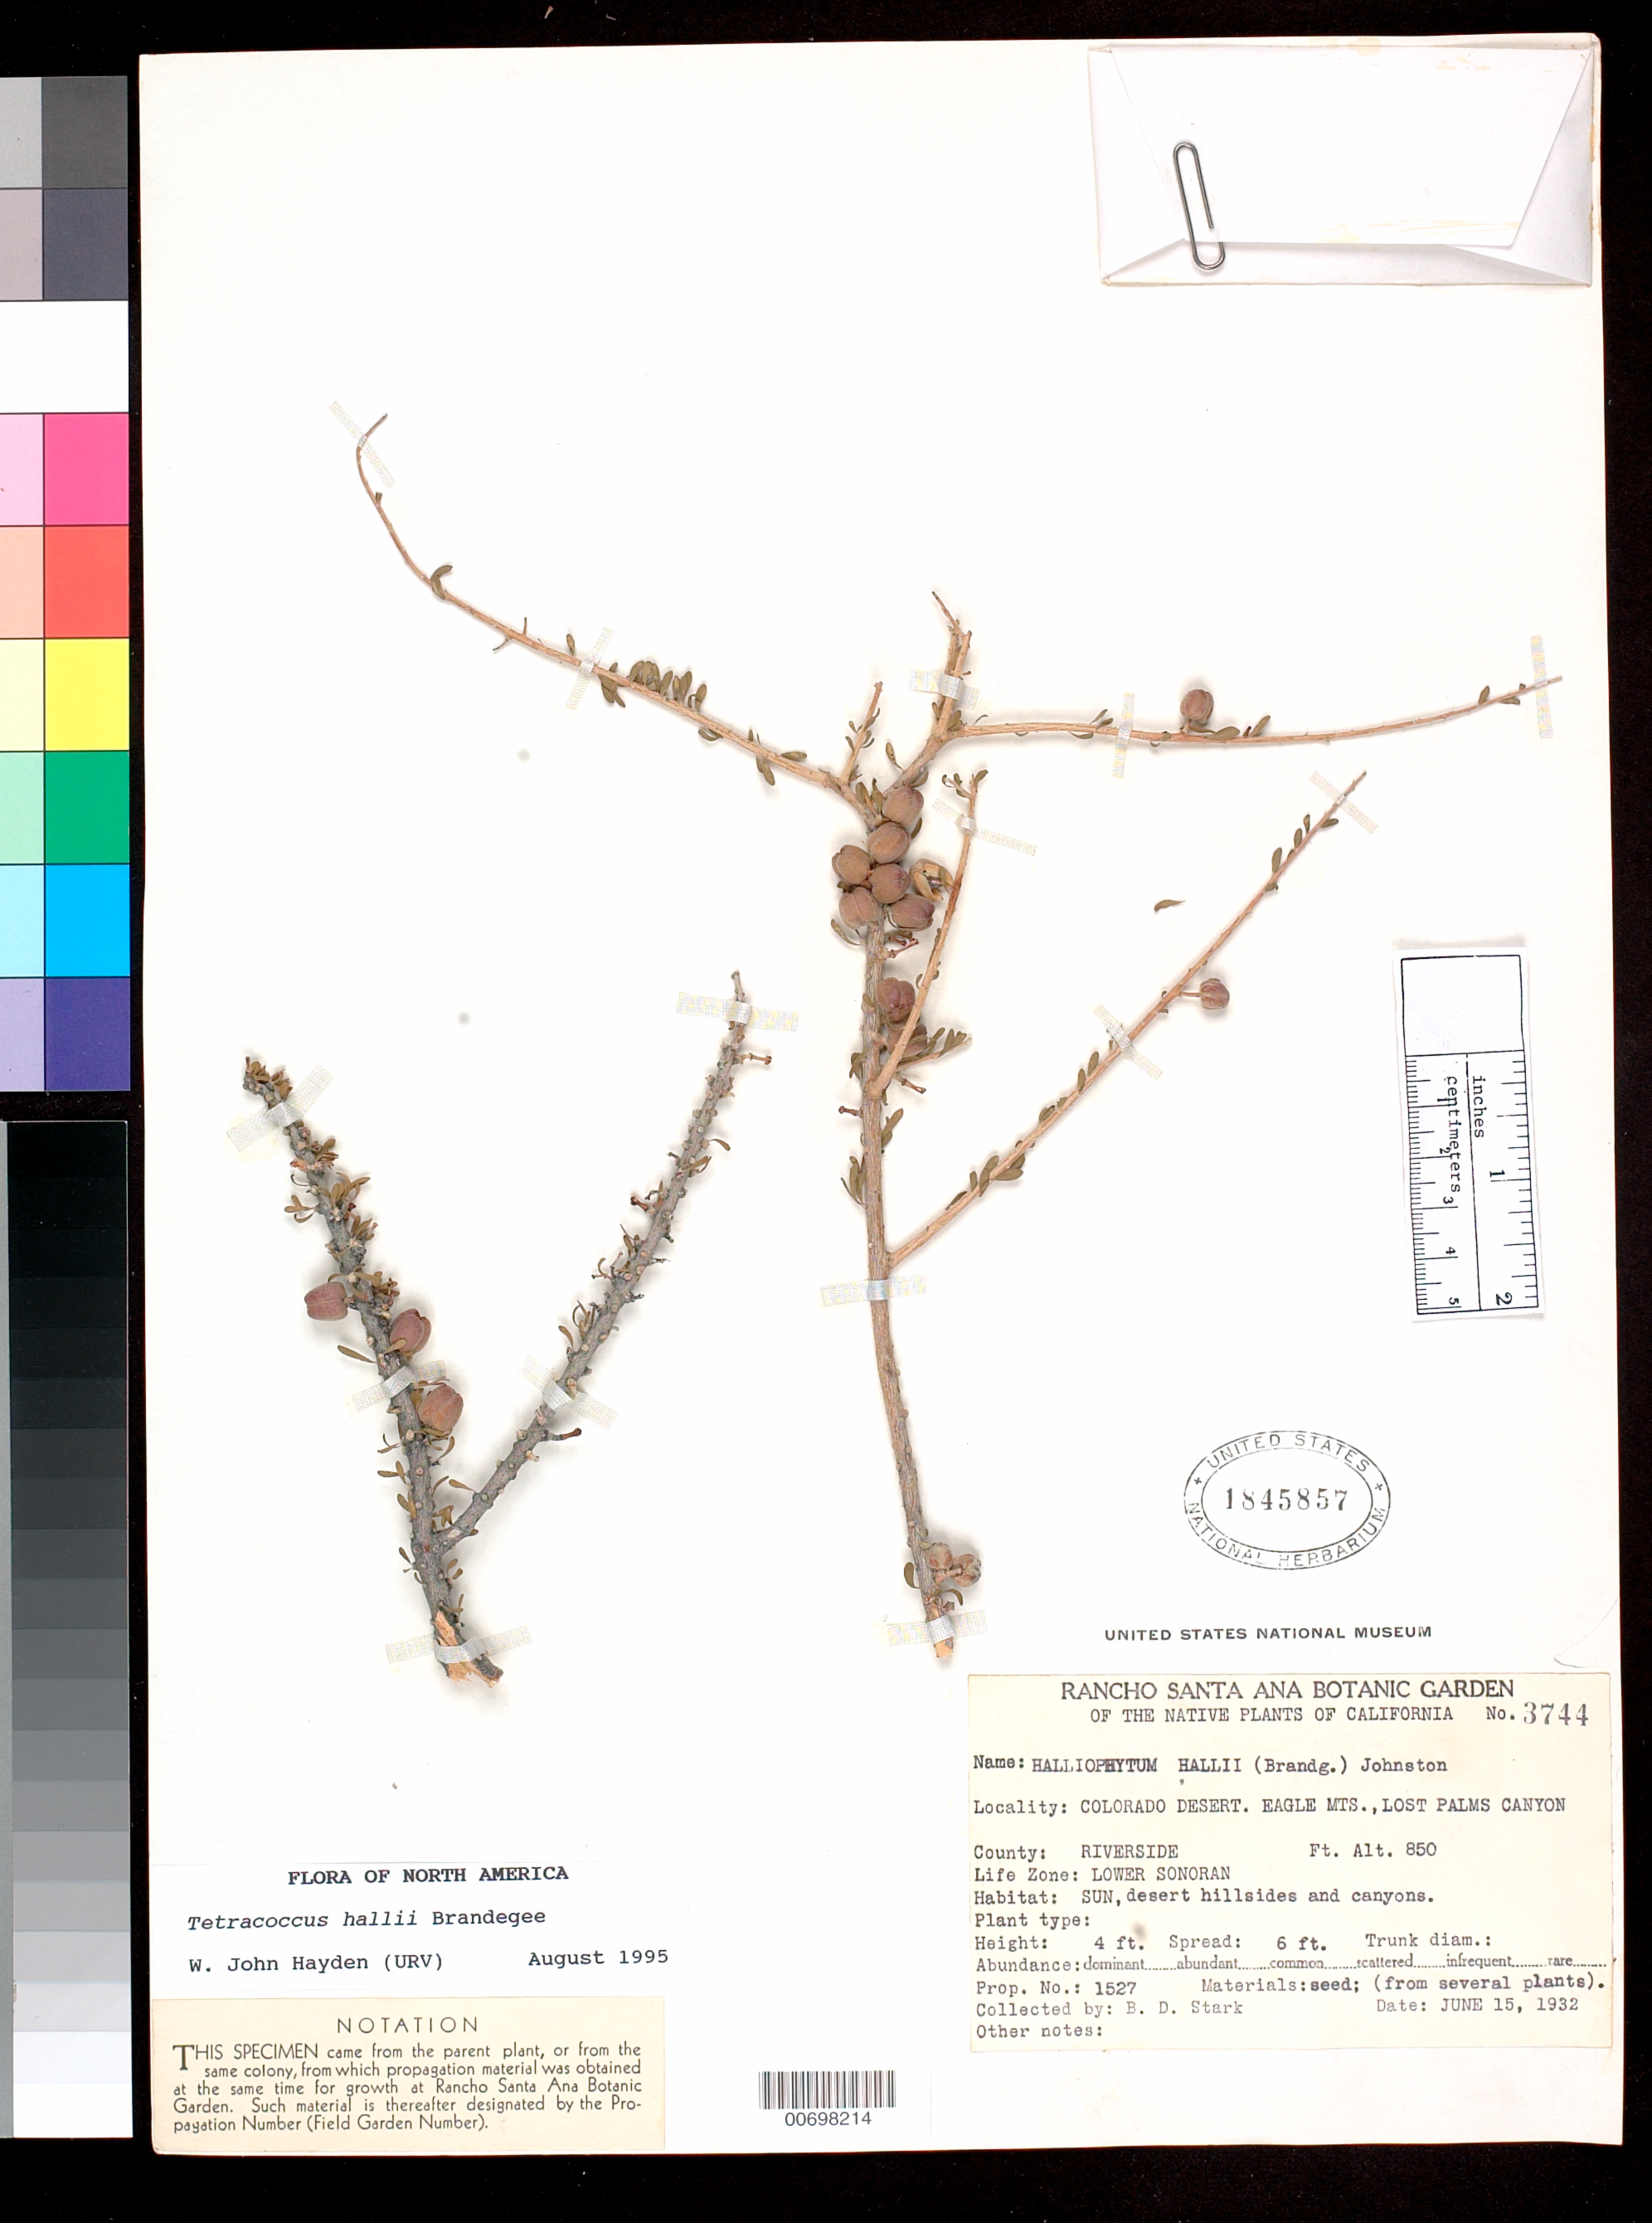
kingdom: Plantae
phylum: Tracheophyta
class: Magnoliopsida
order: Malpighiales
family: Picrodendraceae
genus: Tetracoccus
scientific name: Tetracoccus hallii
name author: Brandegee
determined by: Hayden, S. M., (URV), University of Richmond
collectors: M. Spencer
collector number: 3744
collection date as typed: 4 Aug 1923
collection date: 1923-08-04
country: United States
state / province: California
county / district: Riverside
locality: Idyllwild, San Jacinto Mountains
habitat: Lower Sonoran. Sun, desert hillsides and canyons.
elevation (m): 1829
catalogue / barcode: US 1845857